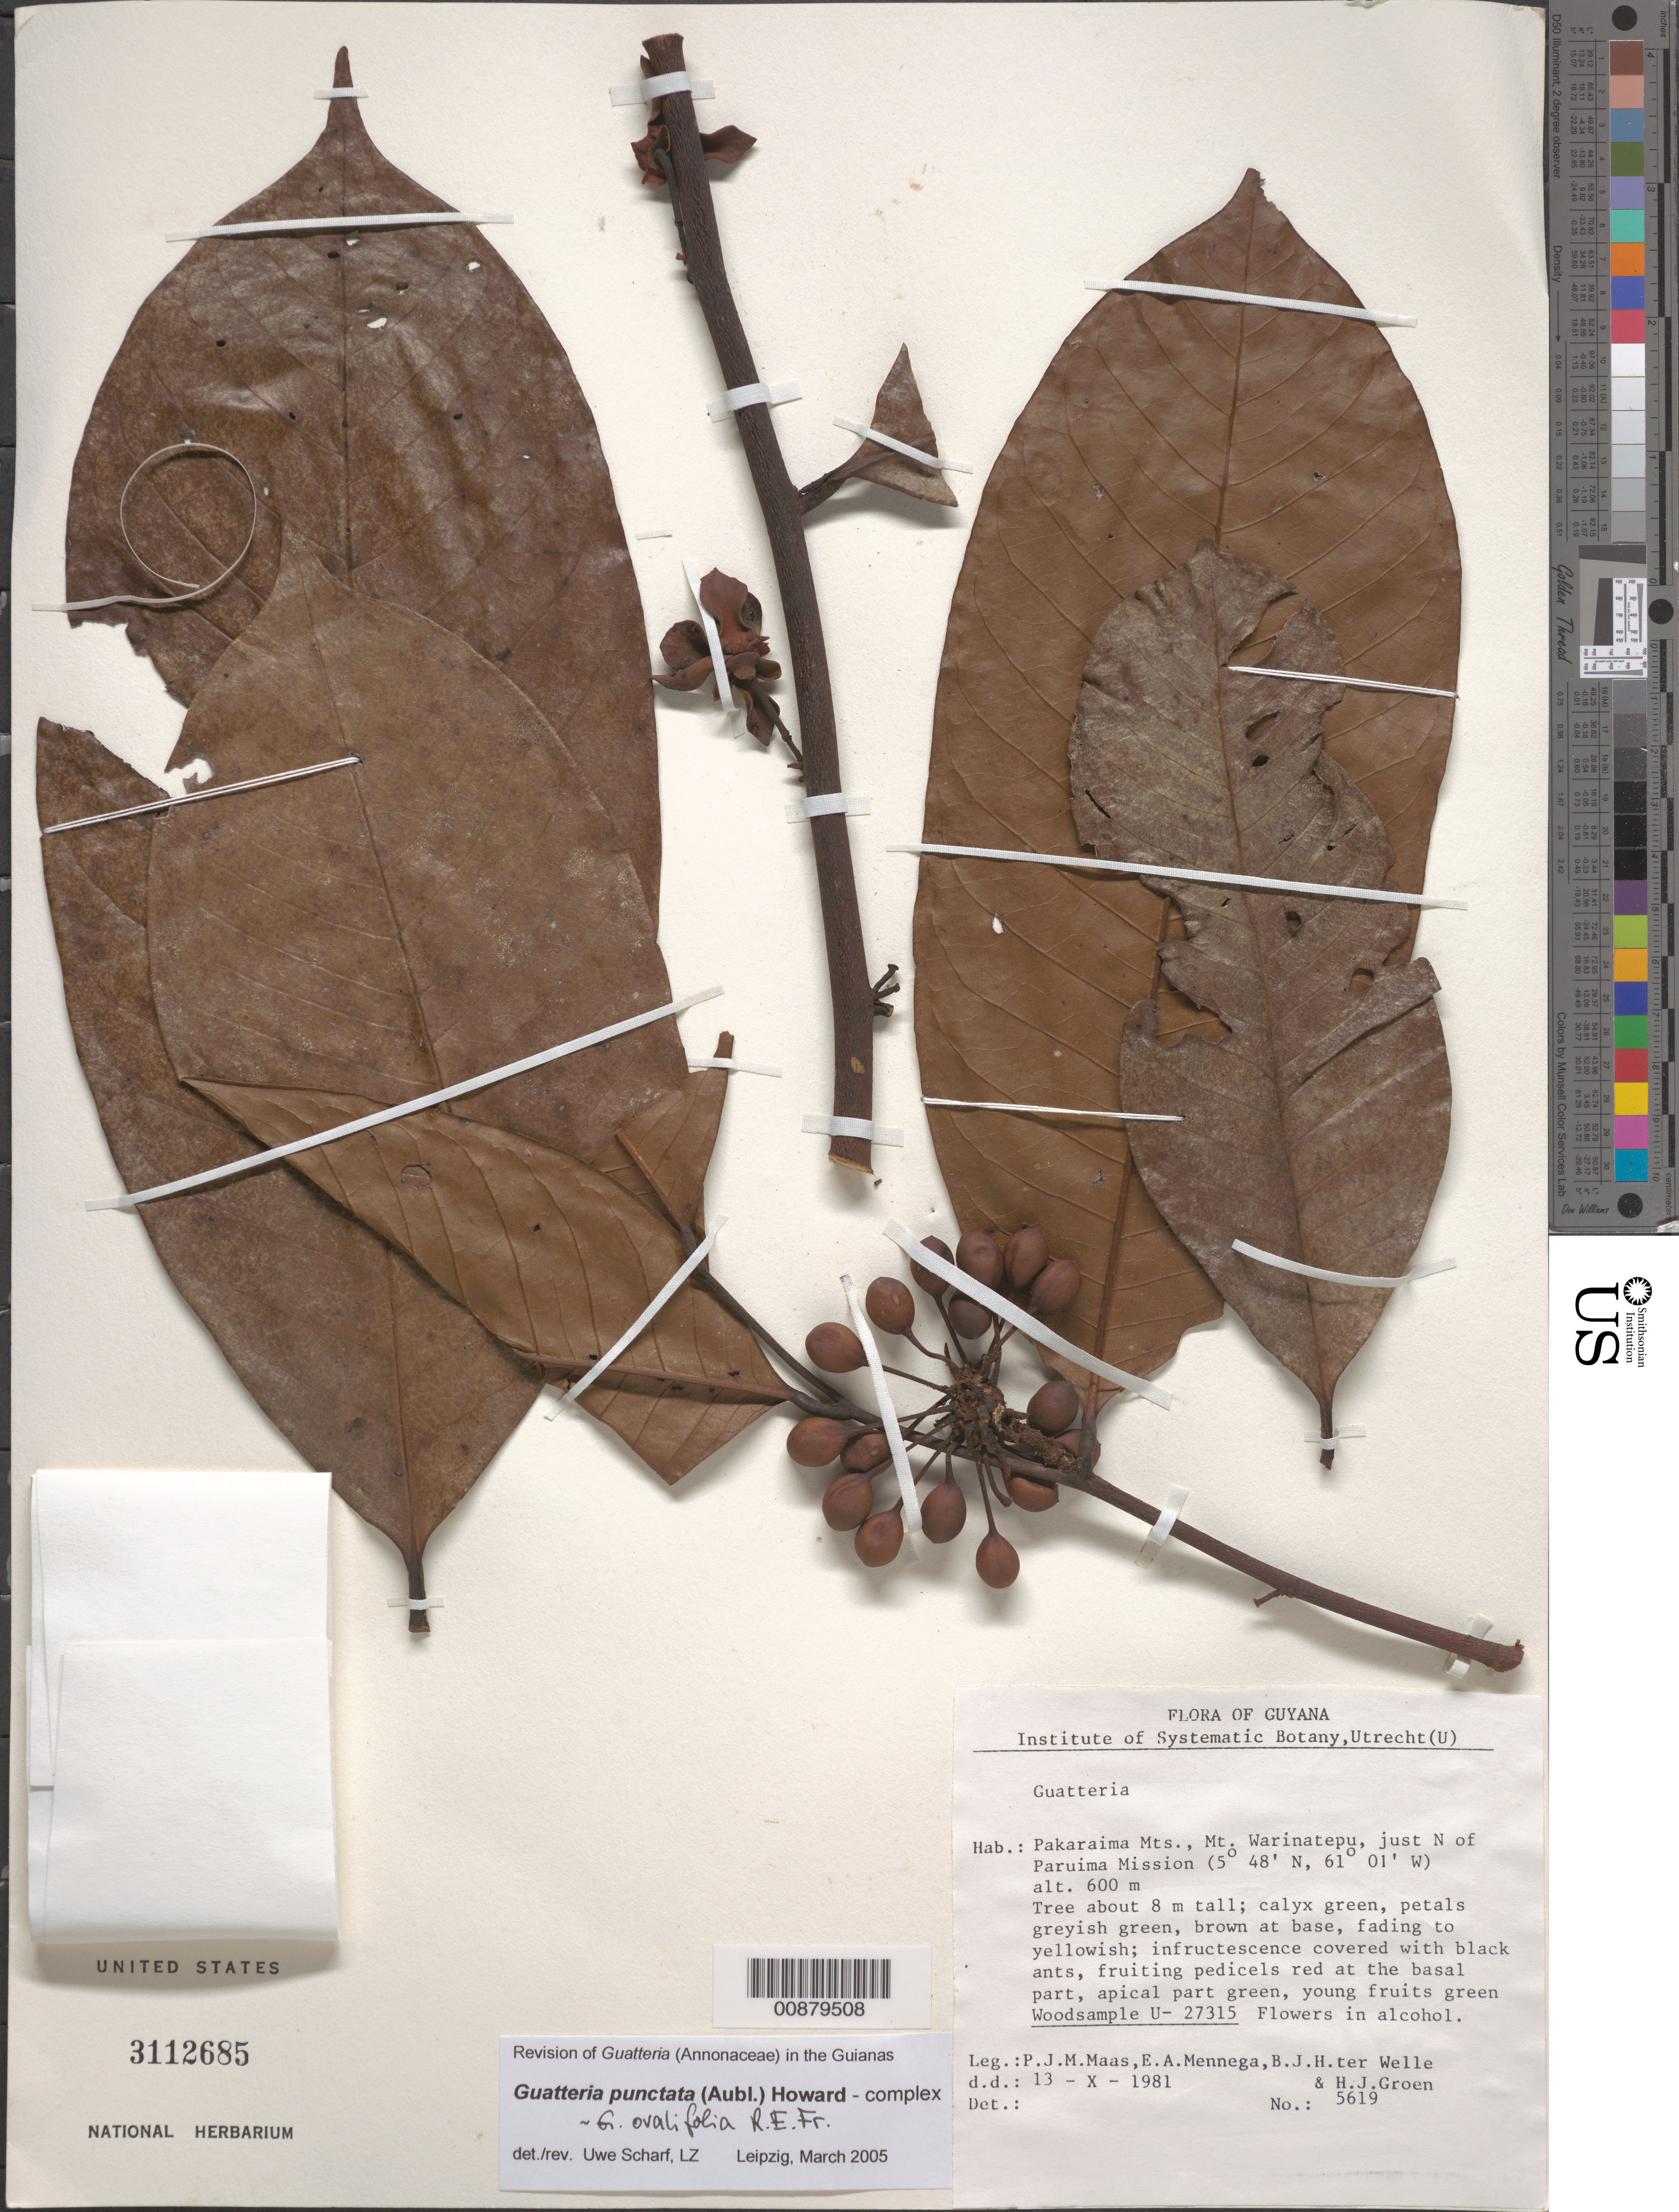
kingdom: Plantae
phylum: Tracheophyta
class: Magnoliopsida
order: Magnoliales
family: Annonaceae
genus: Guatteria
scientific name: Guatteria punctata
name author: (Aubl.) R.A. Howard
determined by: Scharf, U.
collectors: P. Maas, E. A. Mennega, B. Welle & H. Groen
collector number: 5619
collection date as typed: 13-Oct-81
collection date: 1981-10-13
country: Guyana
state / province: Cuyuni-Mazaruni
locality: Mt. Warinatipu, N of Paruima Mission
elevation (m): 600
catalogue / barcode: US 3112685